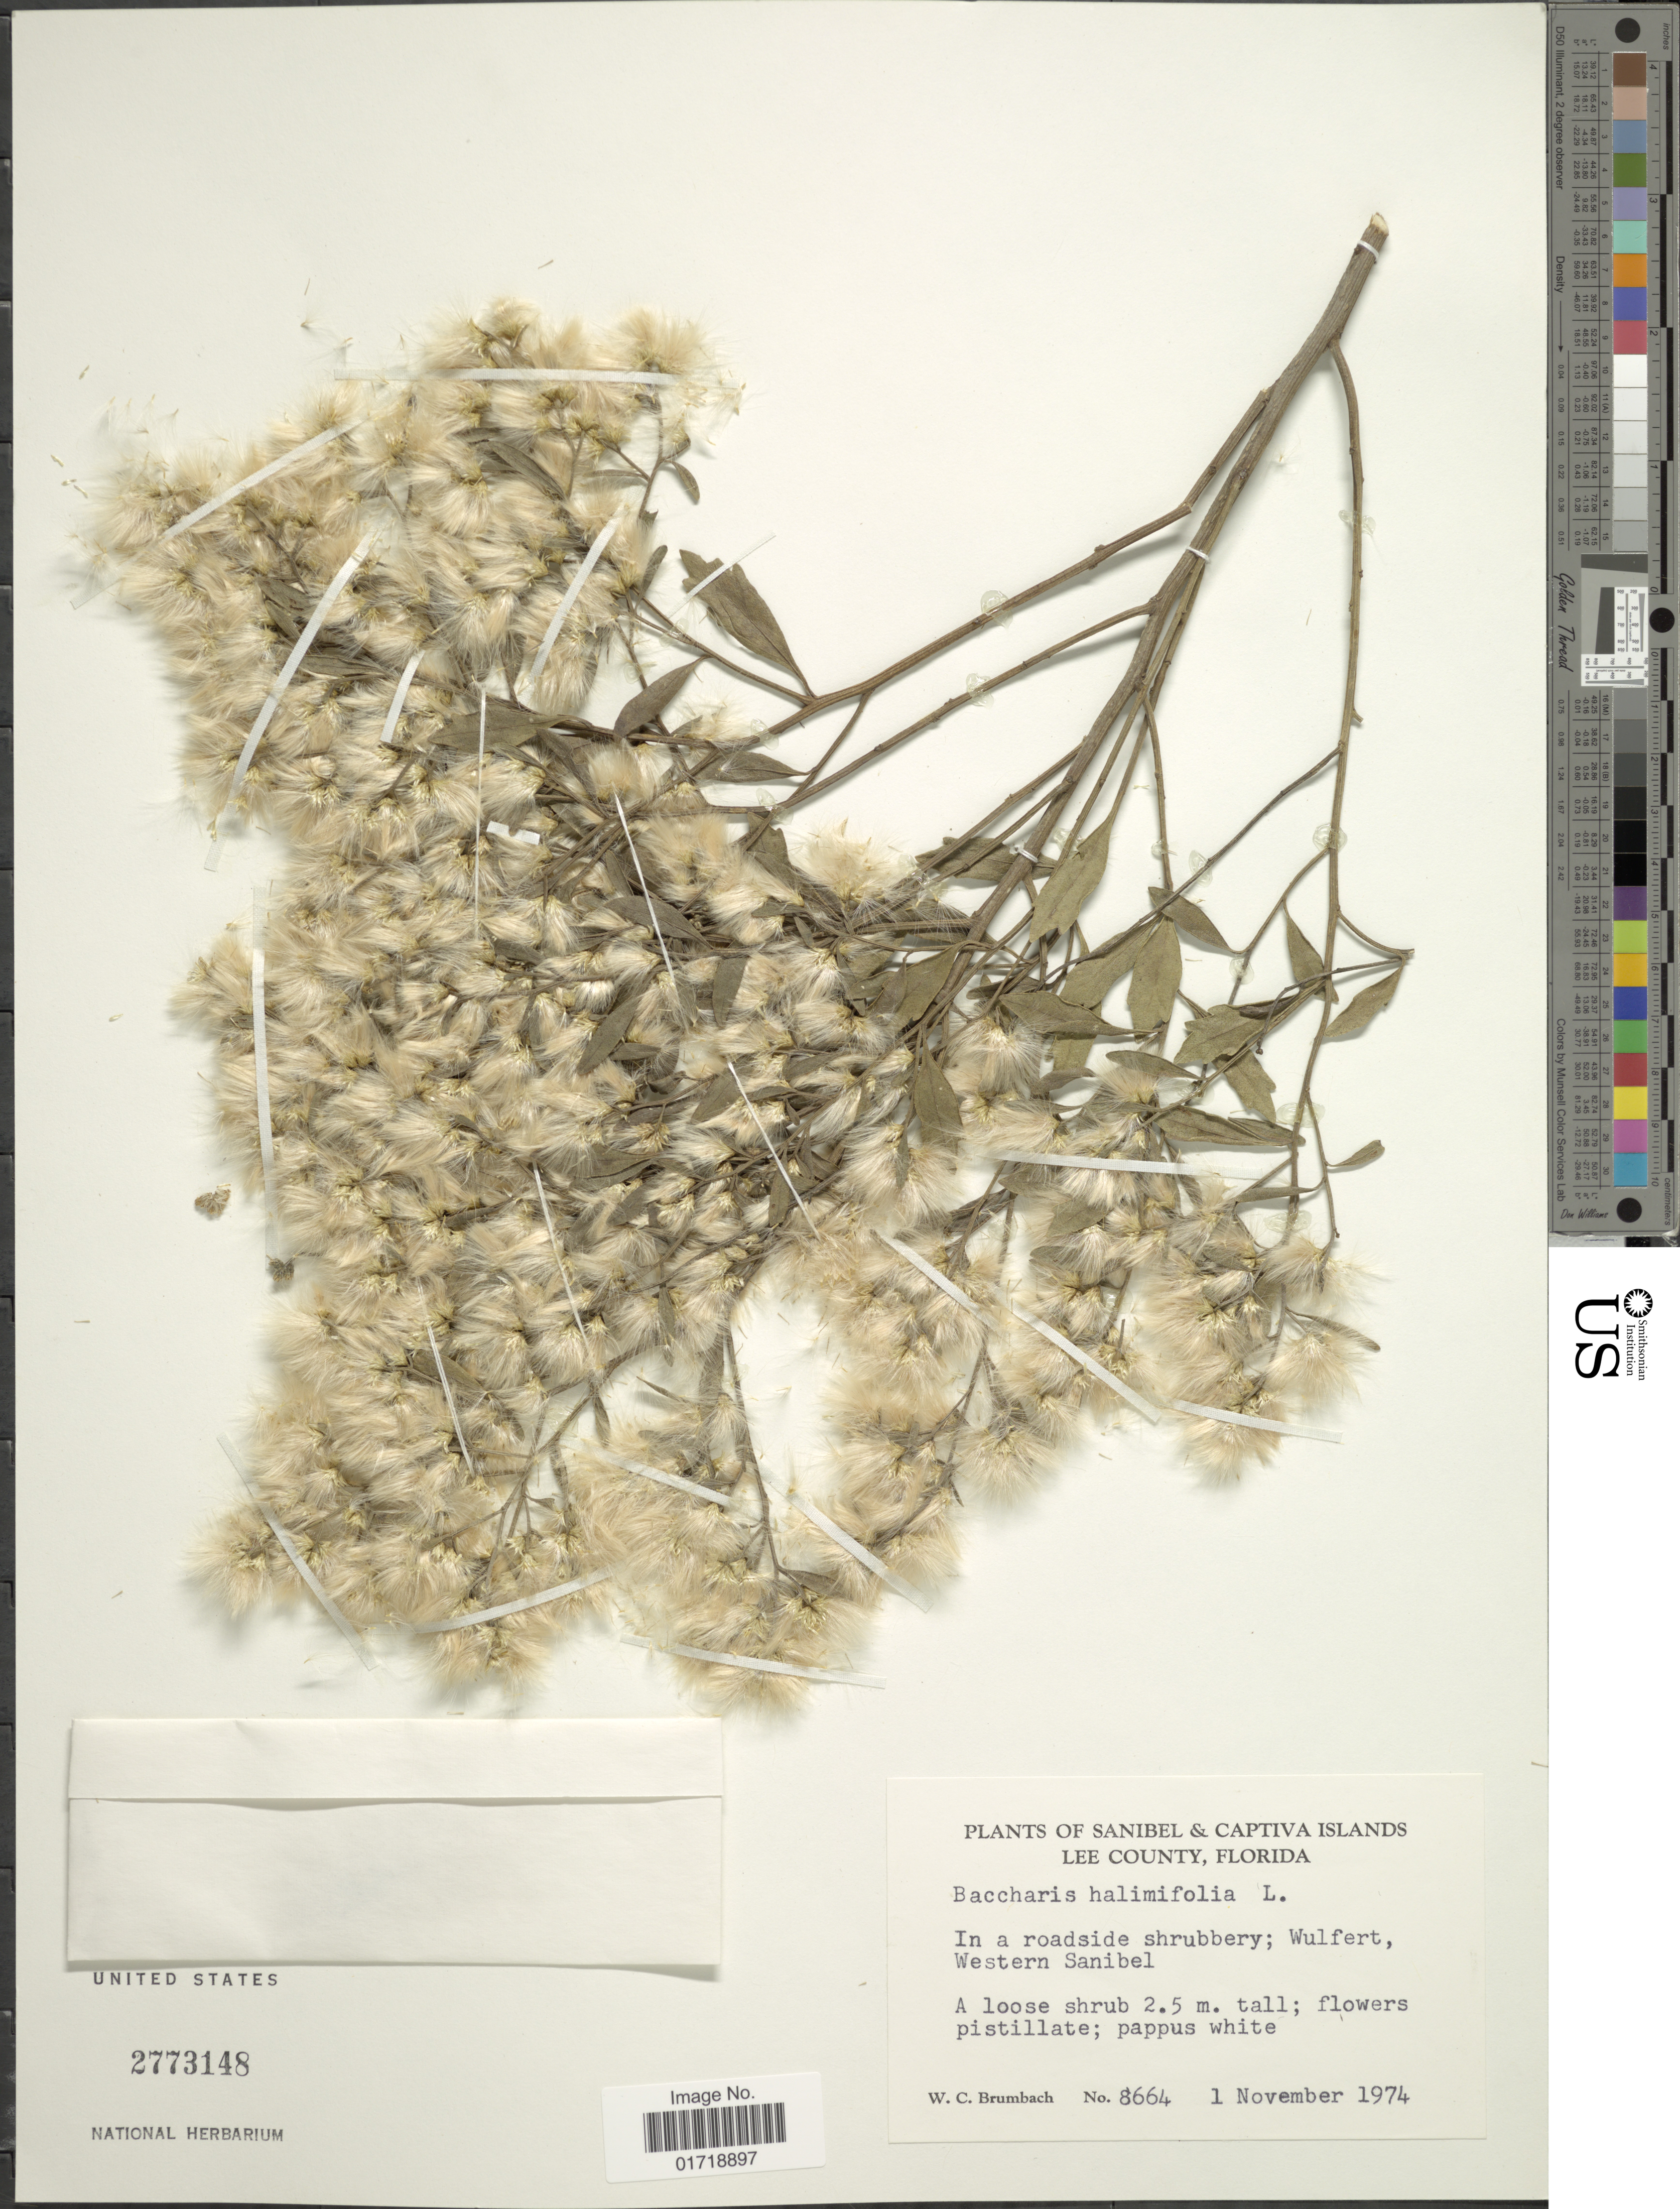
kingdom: Plantae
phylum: Tracheophyta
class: Magnoliopsida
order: Asterales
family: Asteraceae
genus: Baccharis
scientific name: Baccharis halimifolia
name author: L.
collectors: W. C. Brumbach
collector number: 8664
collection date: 1974-11-01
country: United States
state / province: Florida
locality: Sanibel & Capitiva Islands, Lee County, In a roadside shrubbery, Wulfert Western Sanibel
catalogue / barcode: US 2773148